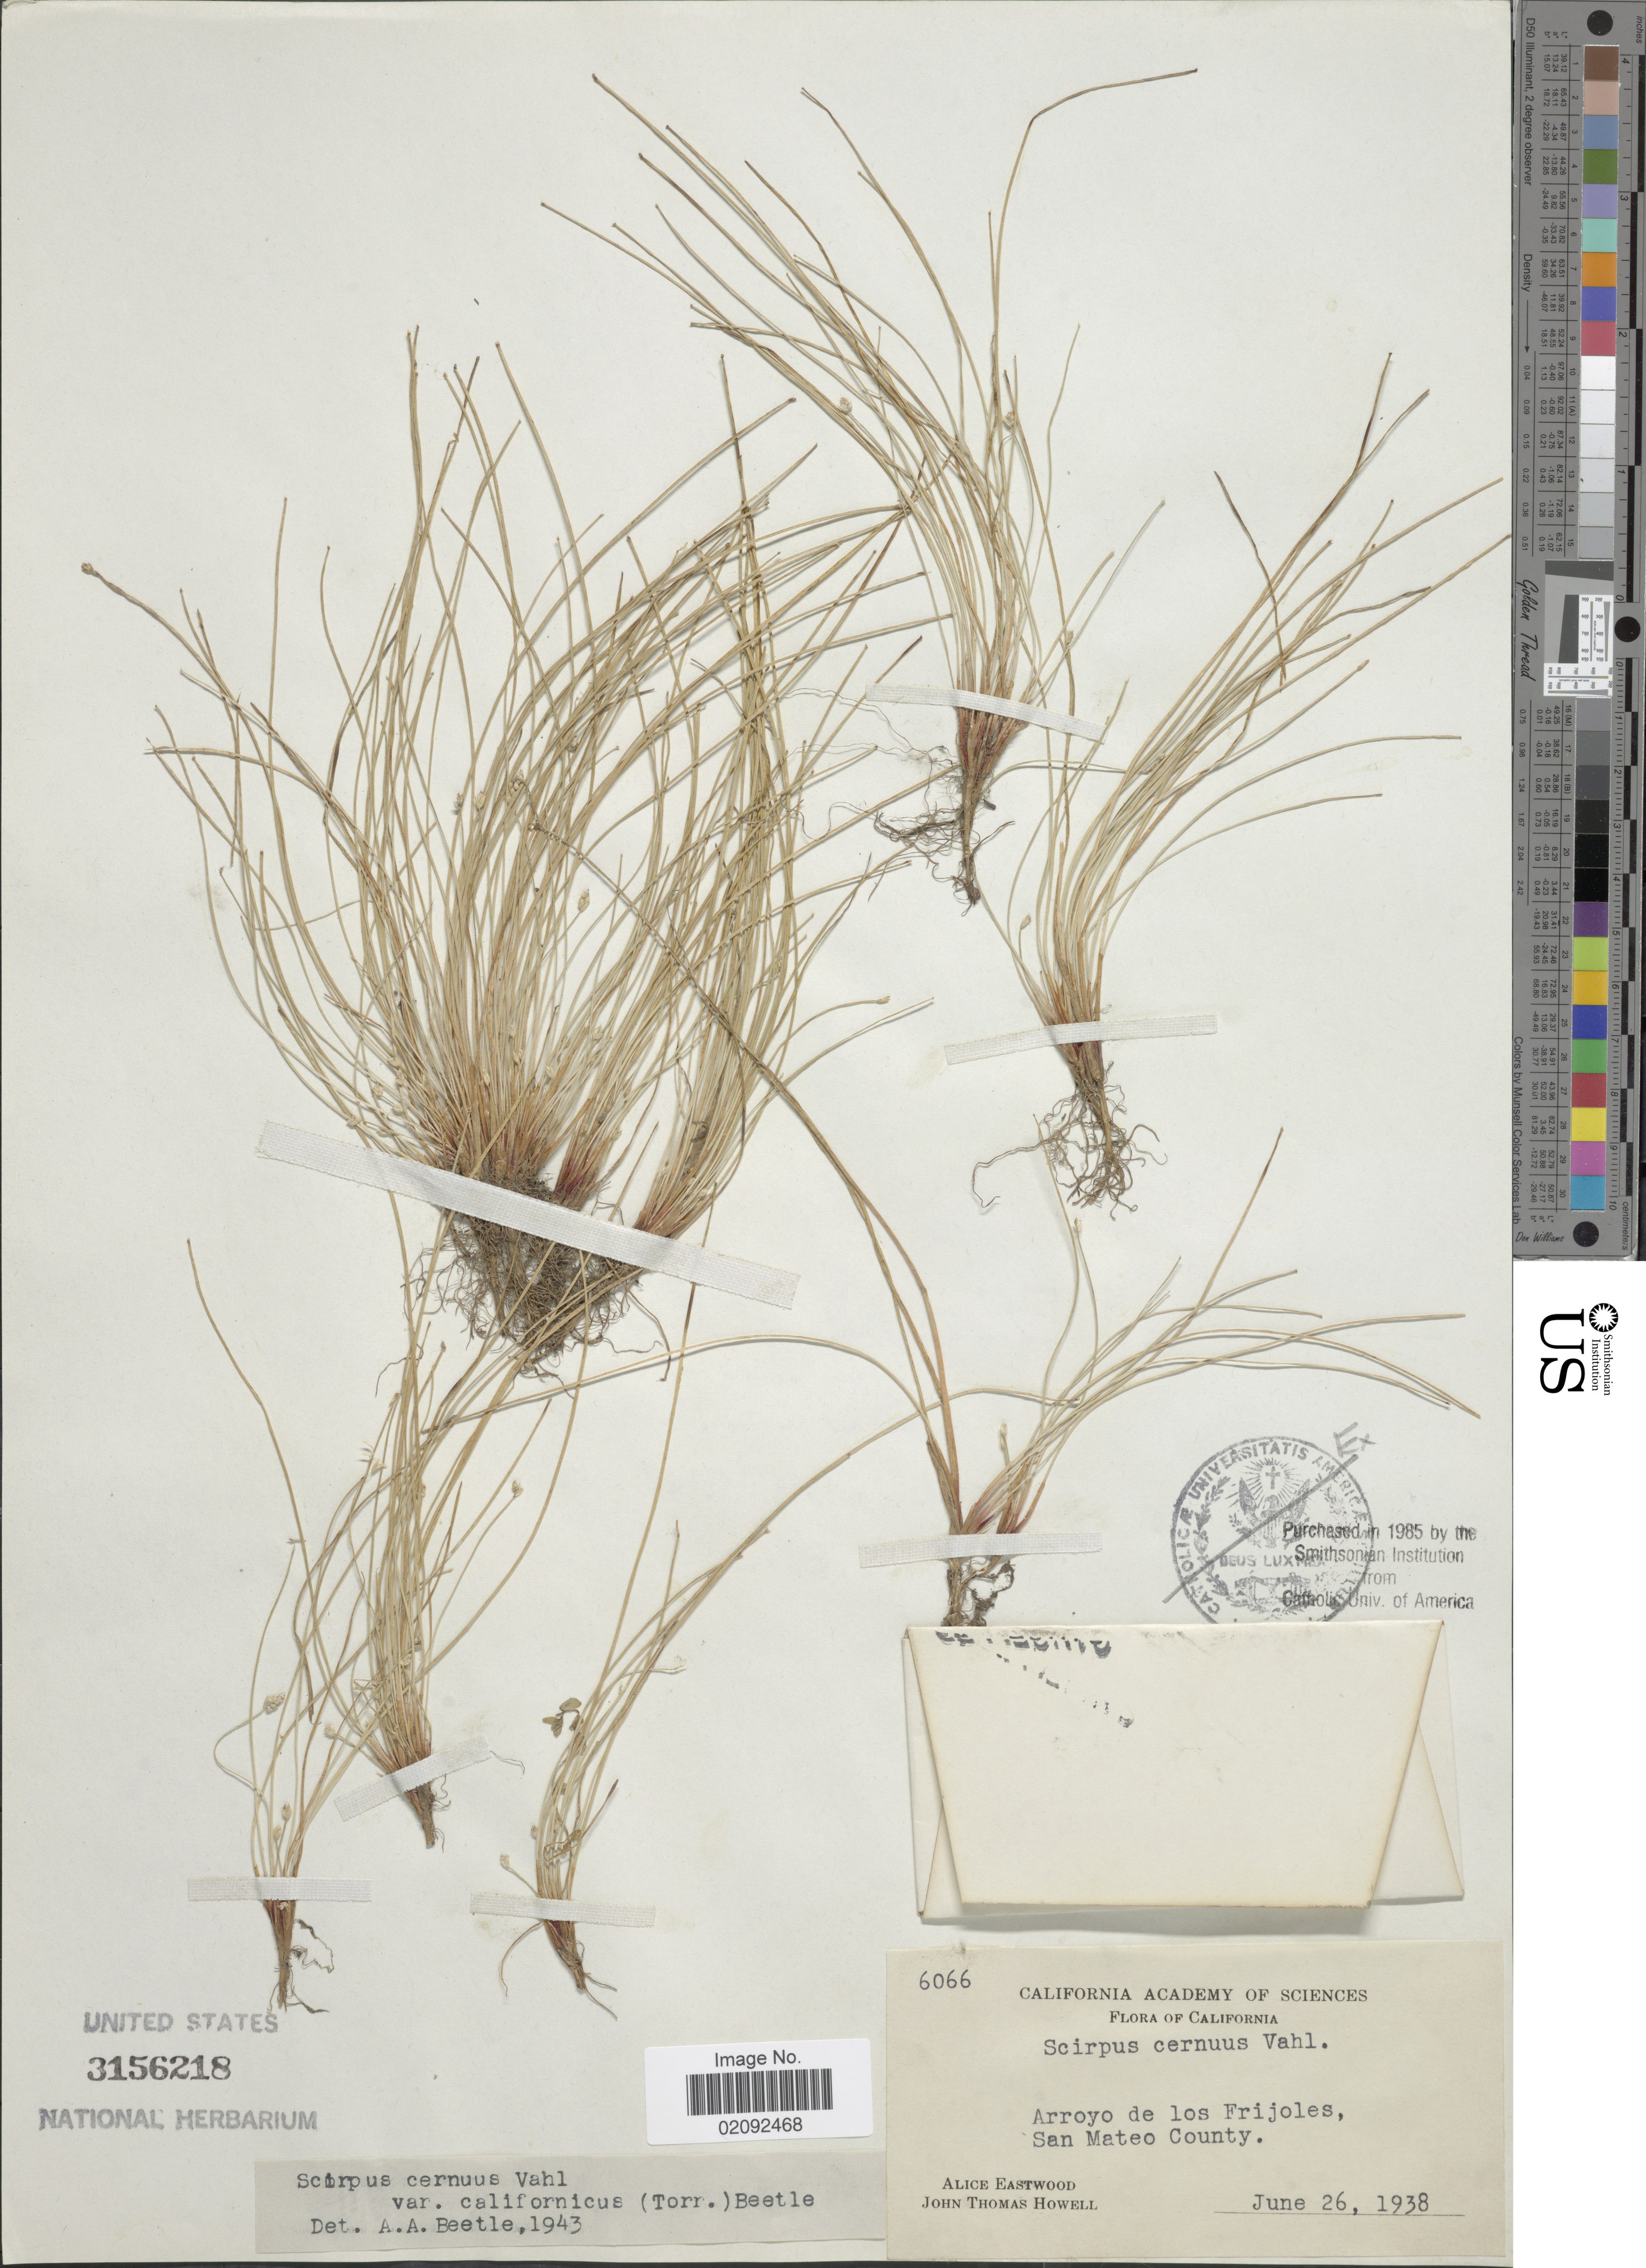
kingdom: Plantae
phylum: Tracheophyta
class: Liliopsida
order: Poales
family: Cyperaceae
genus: Isolepis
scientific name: Isolepis cernua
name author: (Vahl) Roem. & Schult.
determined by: Strong, Mark T., (BOT), Smithsonian Institution - National Museum of Natural History (UNITED STATES)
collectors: A. Eastwood & J. T. Howell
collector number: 6066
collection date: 1938-06-26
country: United States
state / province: California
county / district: San Mateo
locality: Arroyo de los Frijoles, San Mateo County.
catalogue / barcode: US 3156218